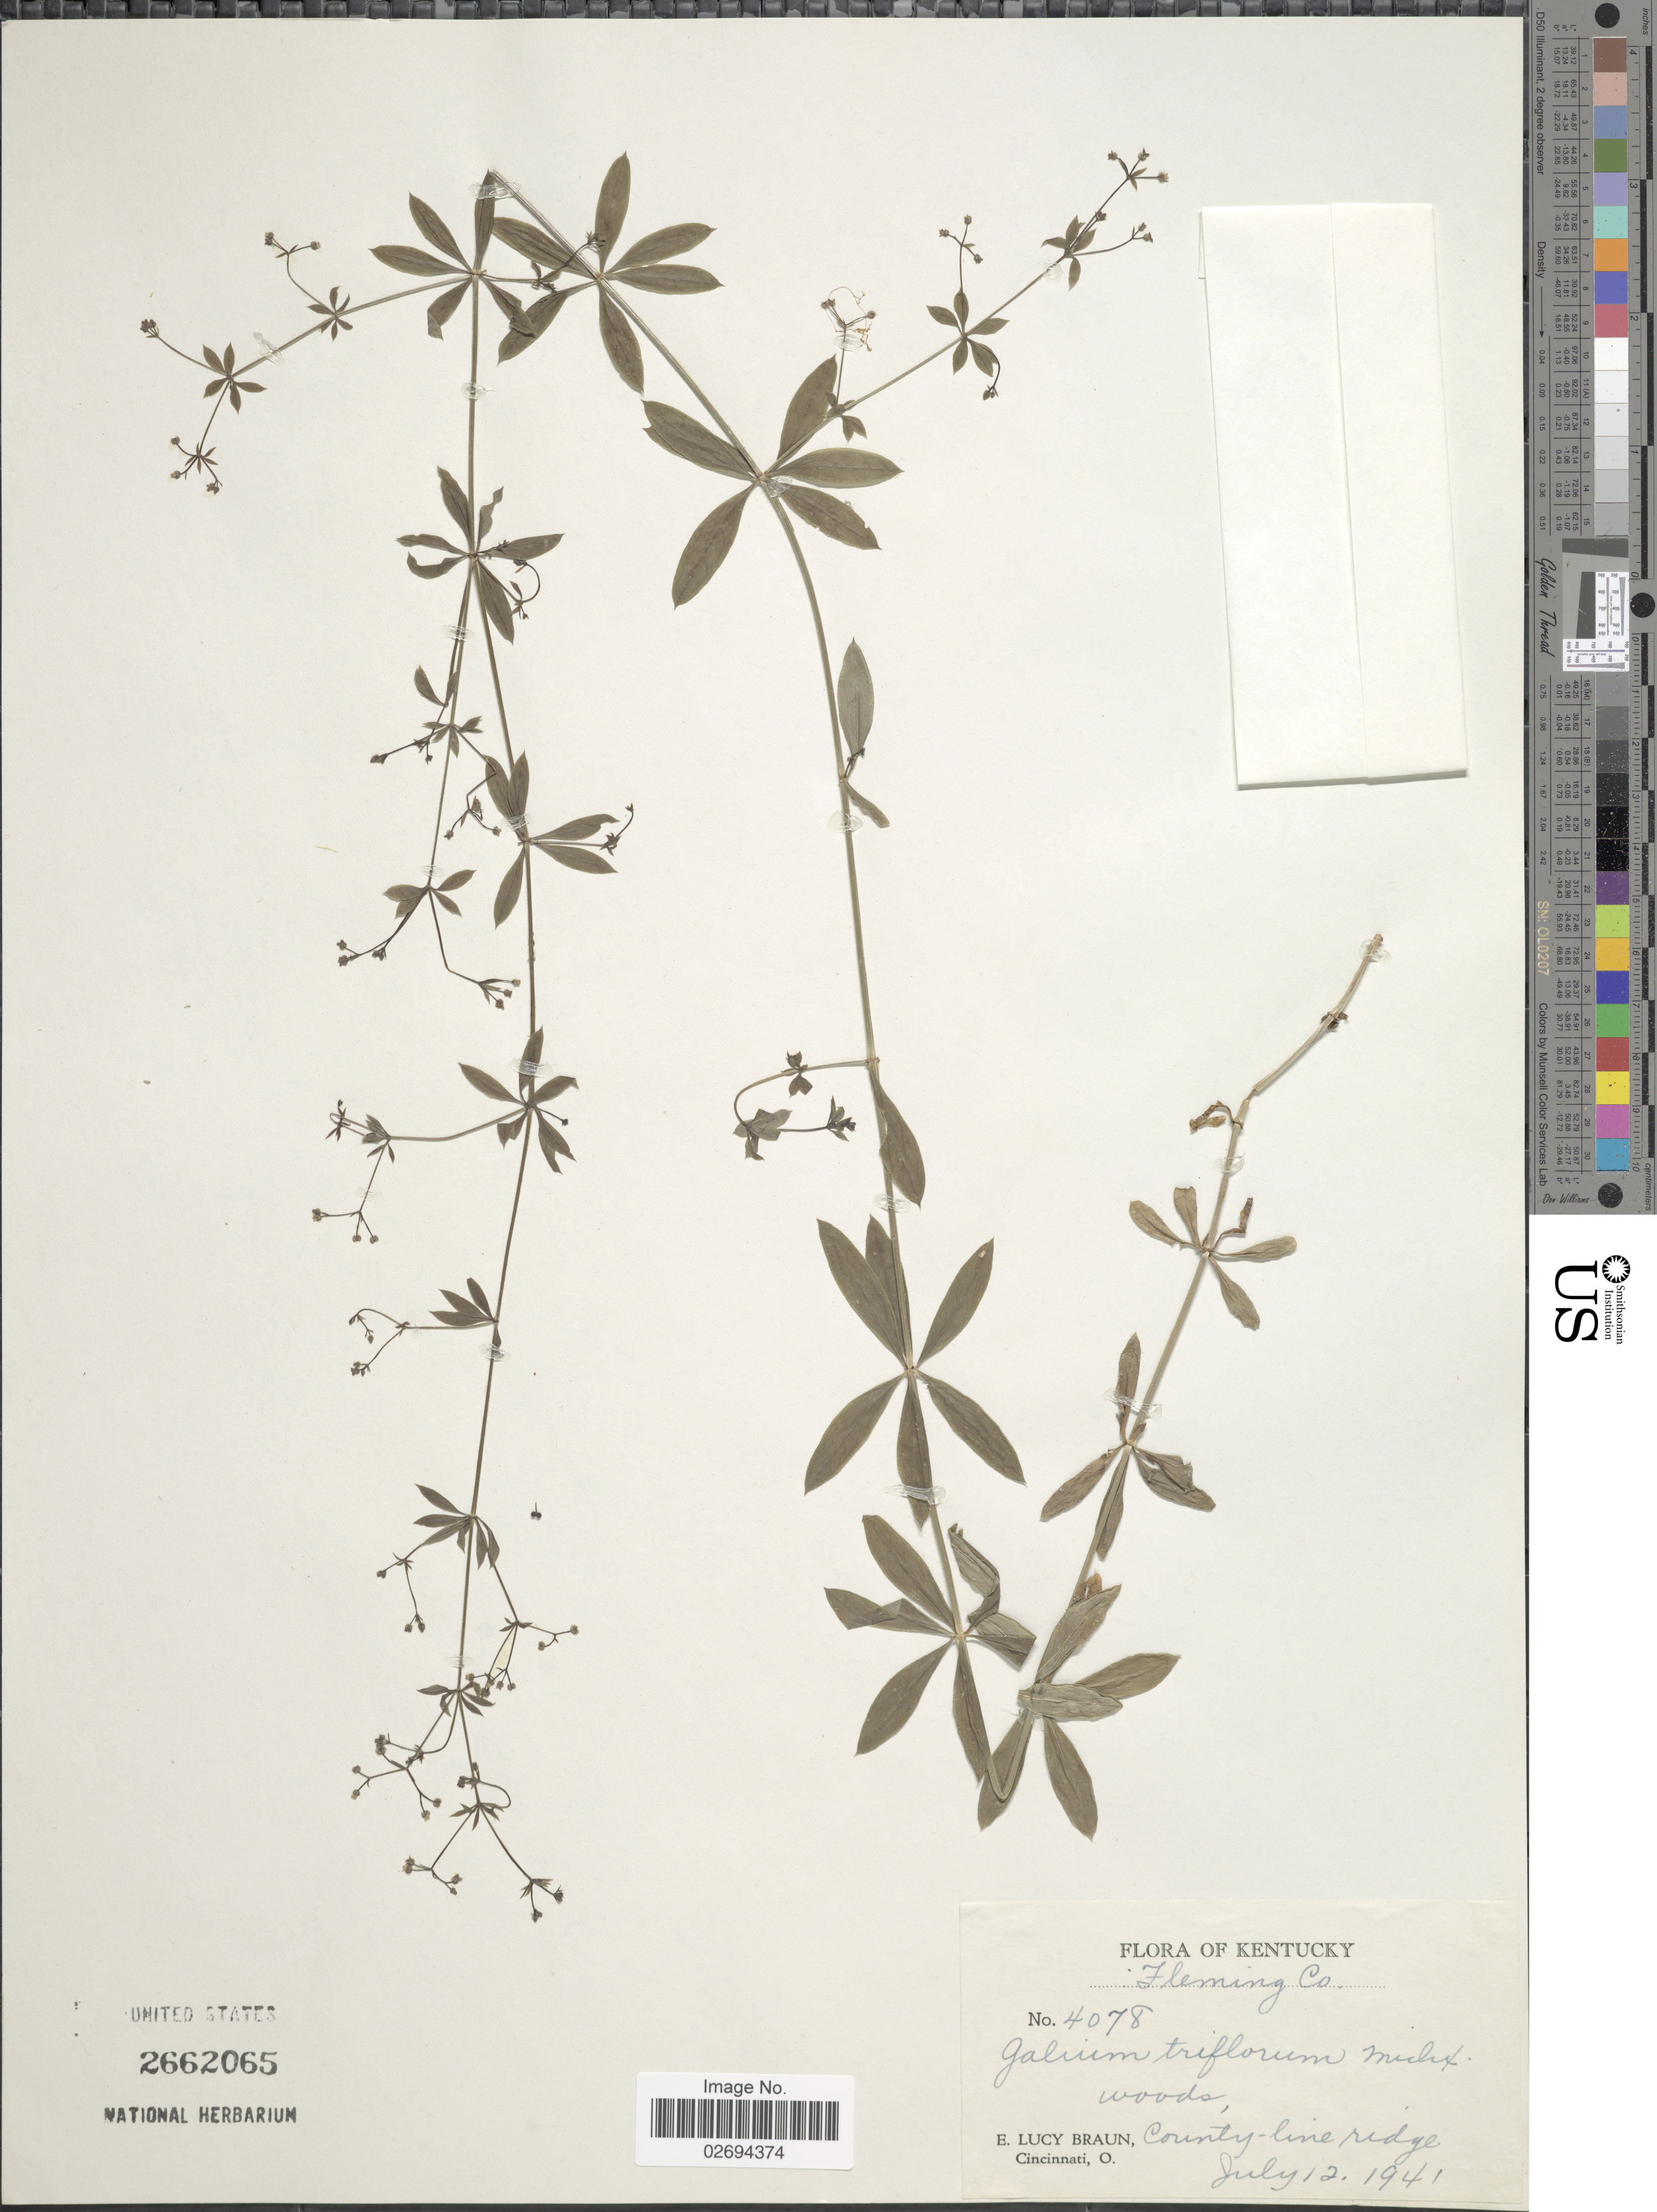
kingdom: Plantae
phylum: Tracheophyta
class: Magnoliopsida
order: Gentianales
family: Rubiaceae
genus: Galium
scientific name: Galium triflorum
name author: Michx.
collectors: E. L. Braun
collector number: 4078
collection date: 1941-07-12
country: United States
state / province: Kentucky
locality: Fleming Co. Woods, County-line ridge.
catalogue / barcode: US 2662065